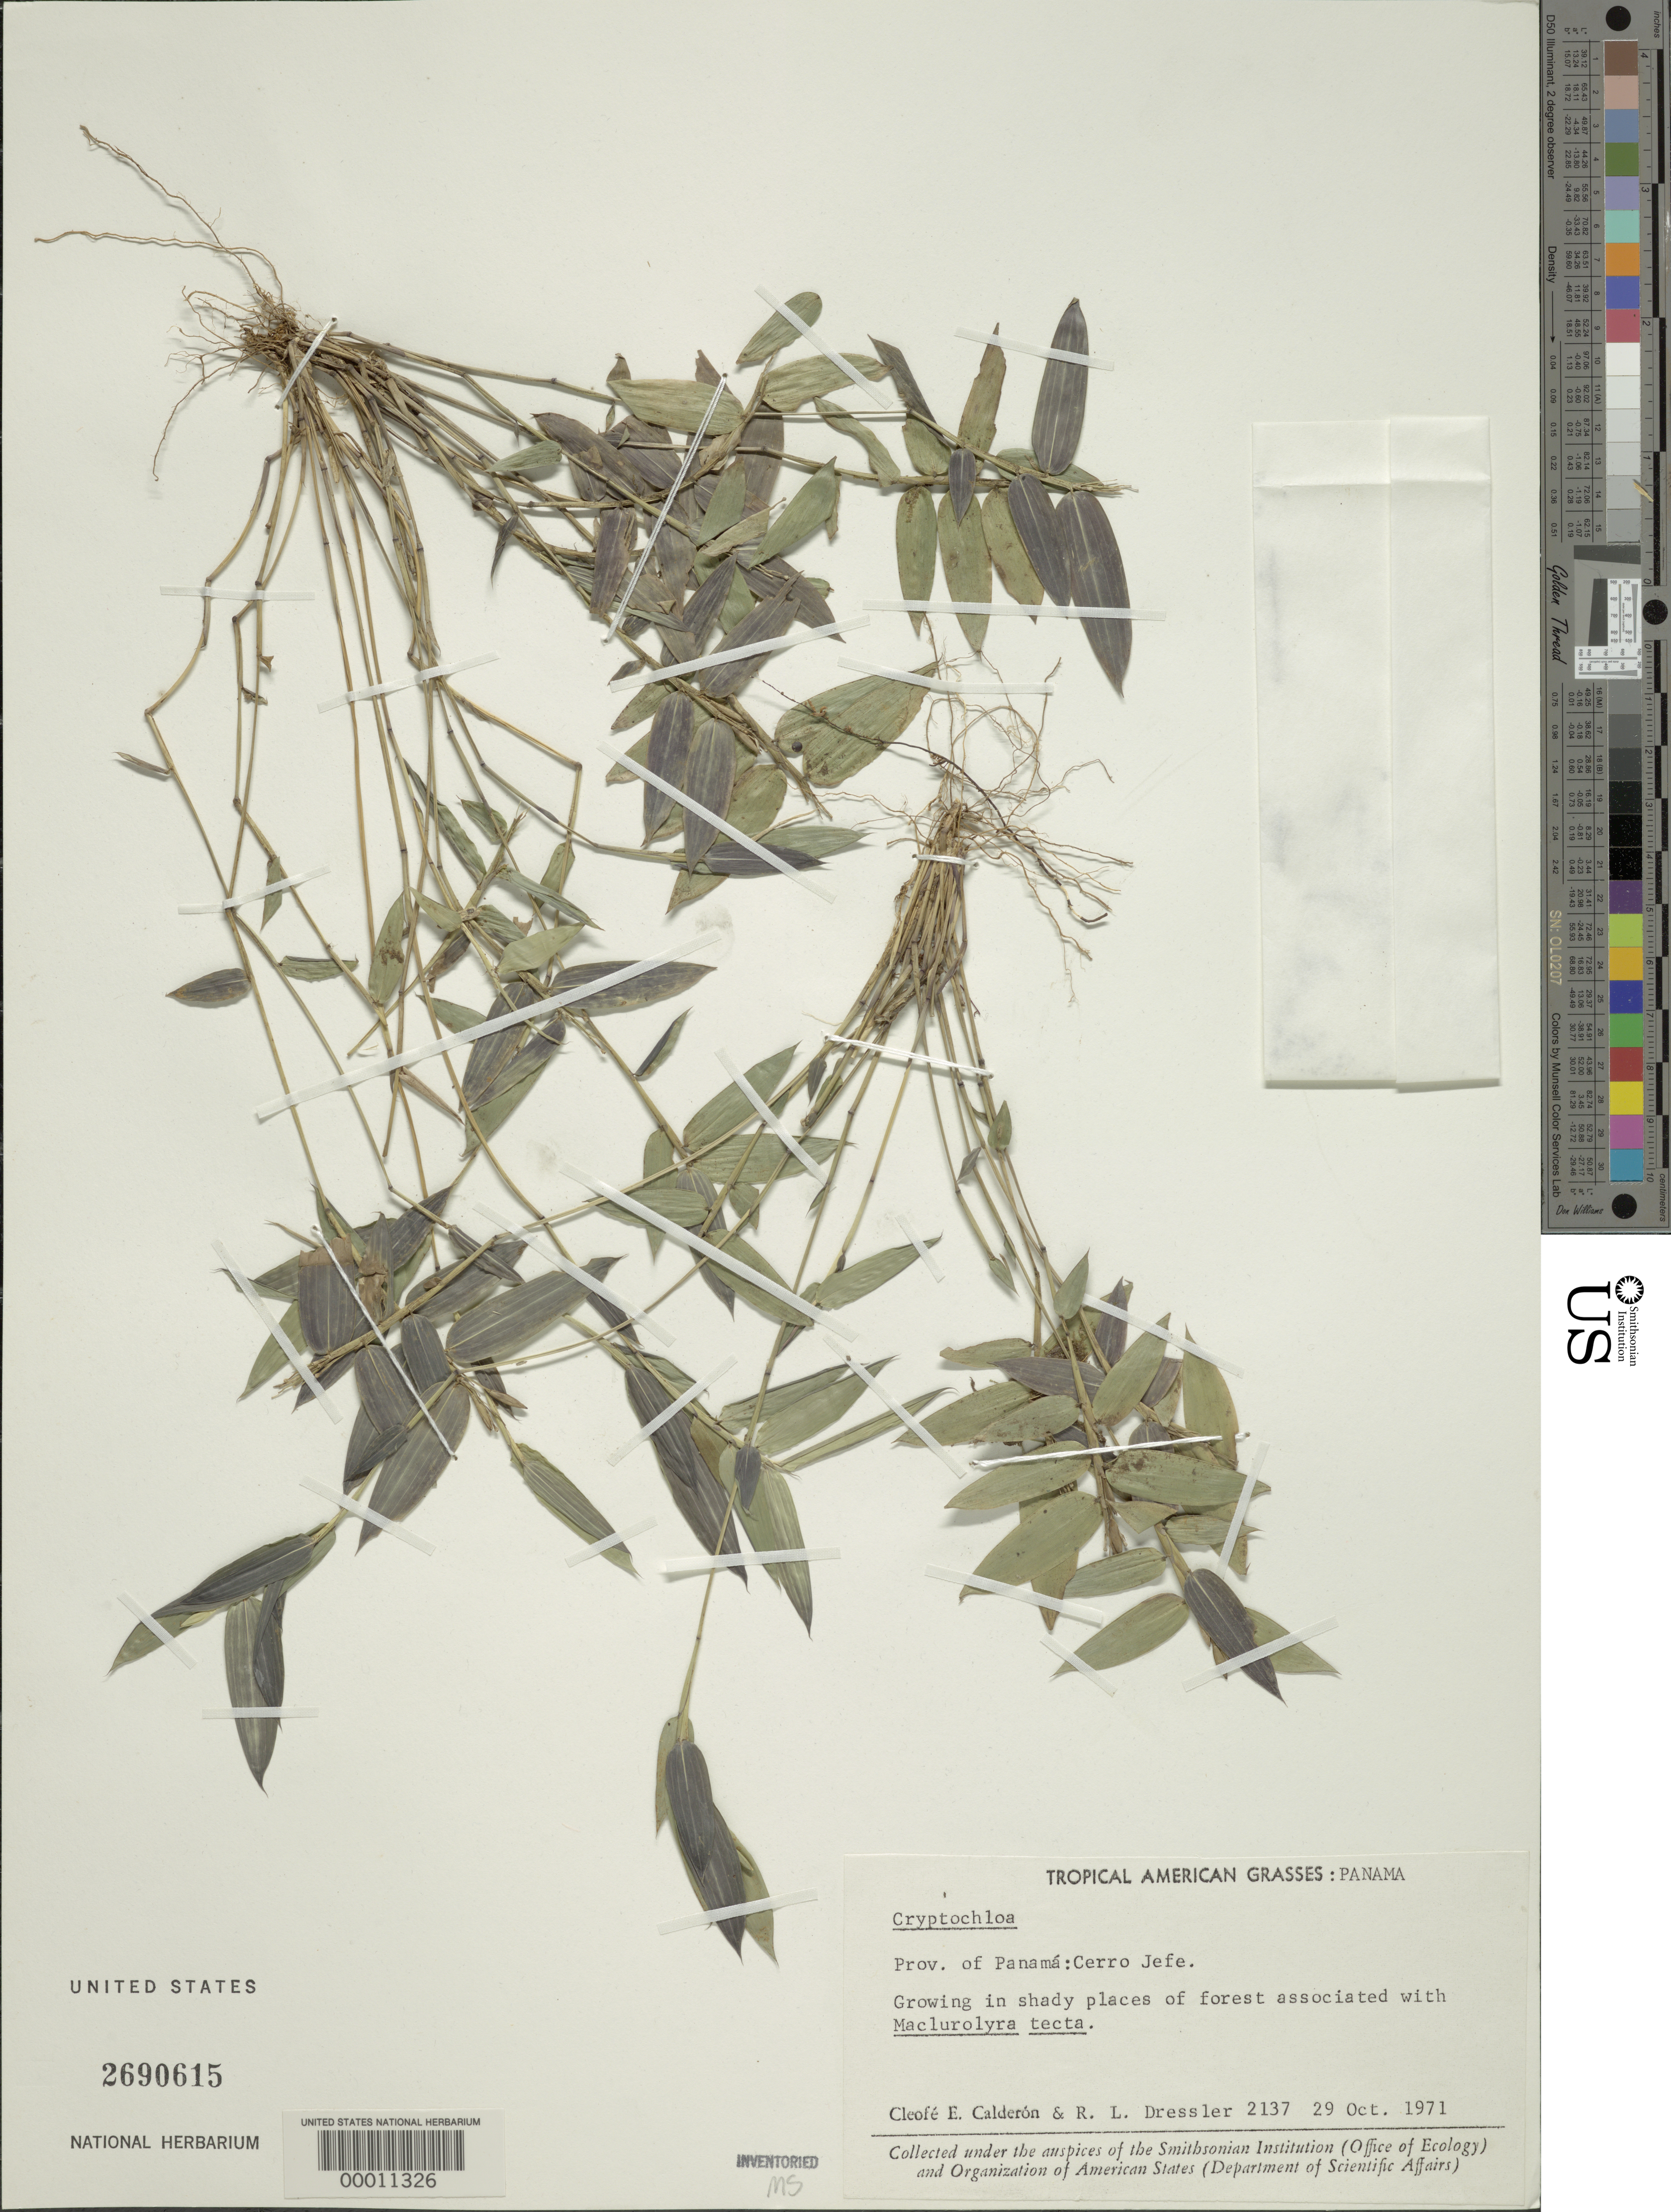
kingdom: Plantae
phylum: Tracheophyta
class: Liliopsida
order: Poales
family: Poaceae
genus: Cryptochloa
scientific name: Cryptochloa variana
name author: Swallen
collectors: C. E. Calderón & R. Dressler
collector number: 2137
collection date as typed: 29 Oct 1971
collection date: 1971-10-29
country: Panama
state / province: Panamá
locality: Cerro Jefe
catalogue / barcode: US 2690615